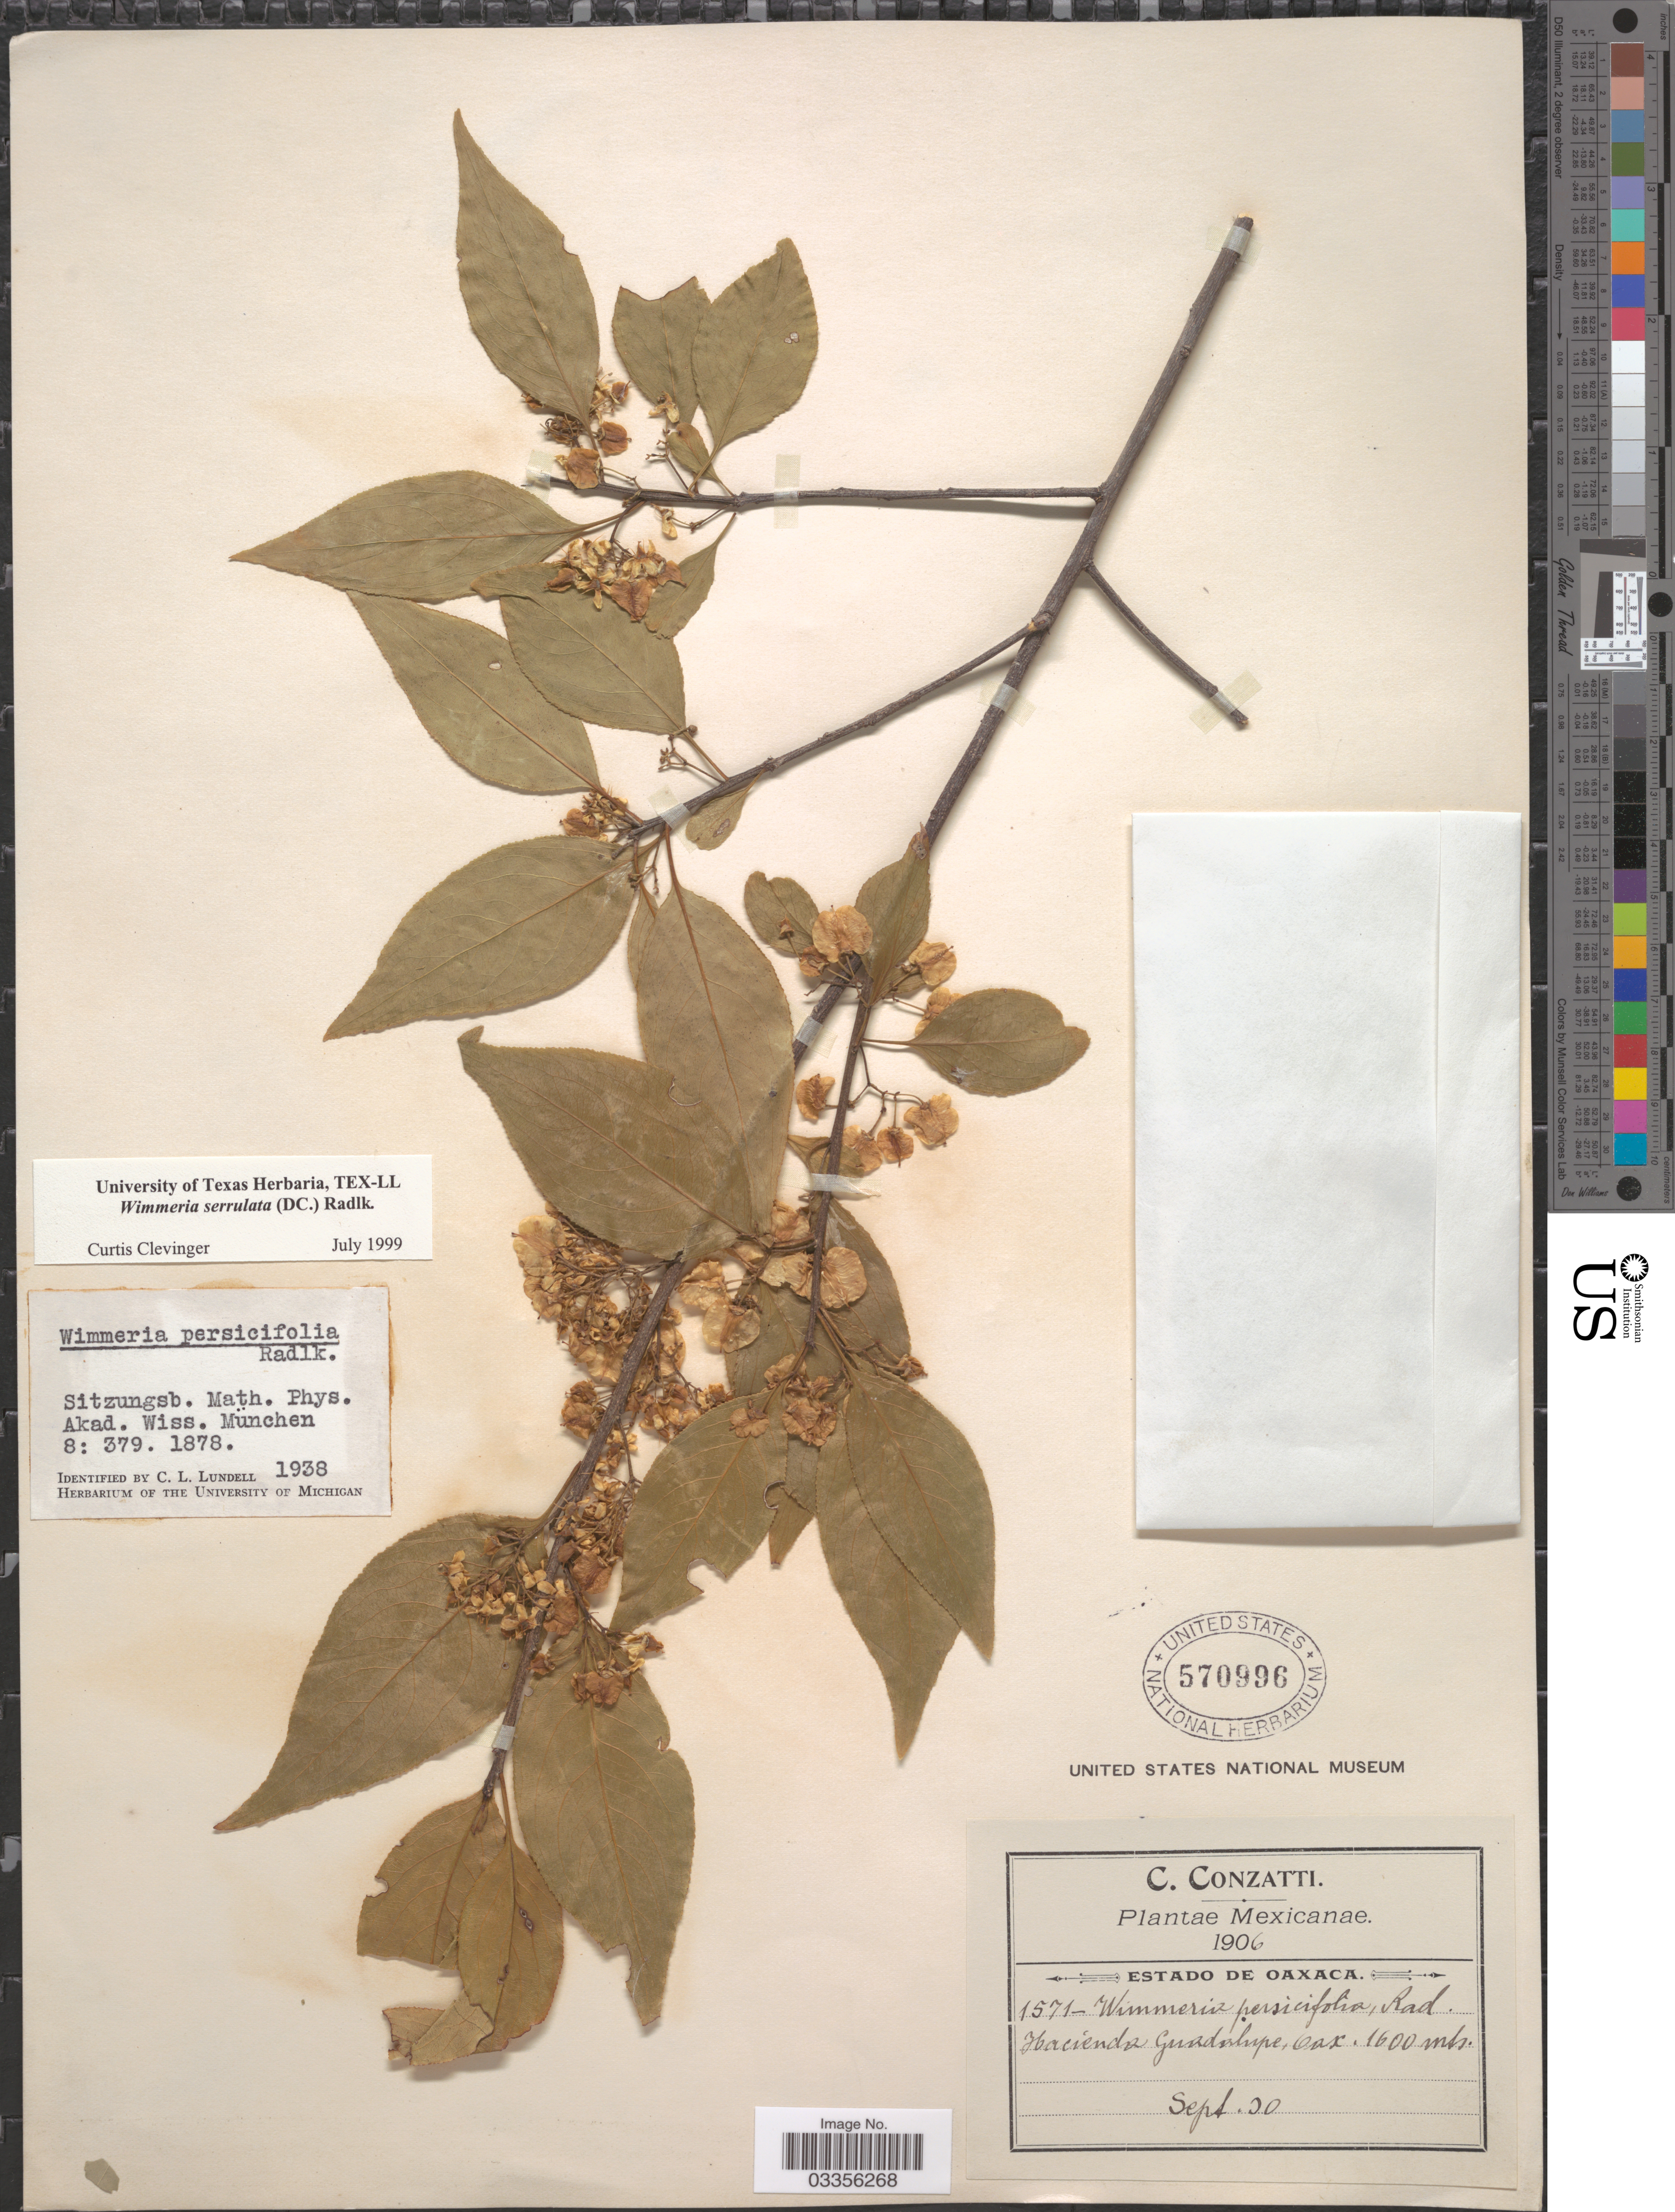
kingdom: Plantae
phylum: Tracheophyta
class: Magnoliopsida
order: Celastrales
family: Celastraceae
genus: Wimmeria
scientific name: Wimmeria serrulata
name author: (DC.) Radlk.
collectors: C. Conzatti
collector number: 1571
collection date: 1906-09-30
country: Mexico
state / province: Oaxaca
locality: Hacienda Guadalupe.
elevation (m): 1600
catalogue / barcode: US 570996